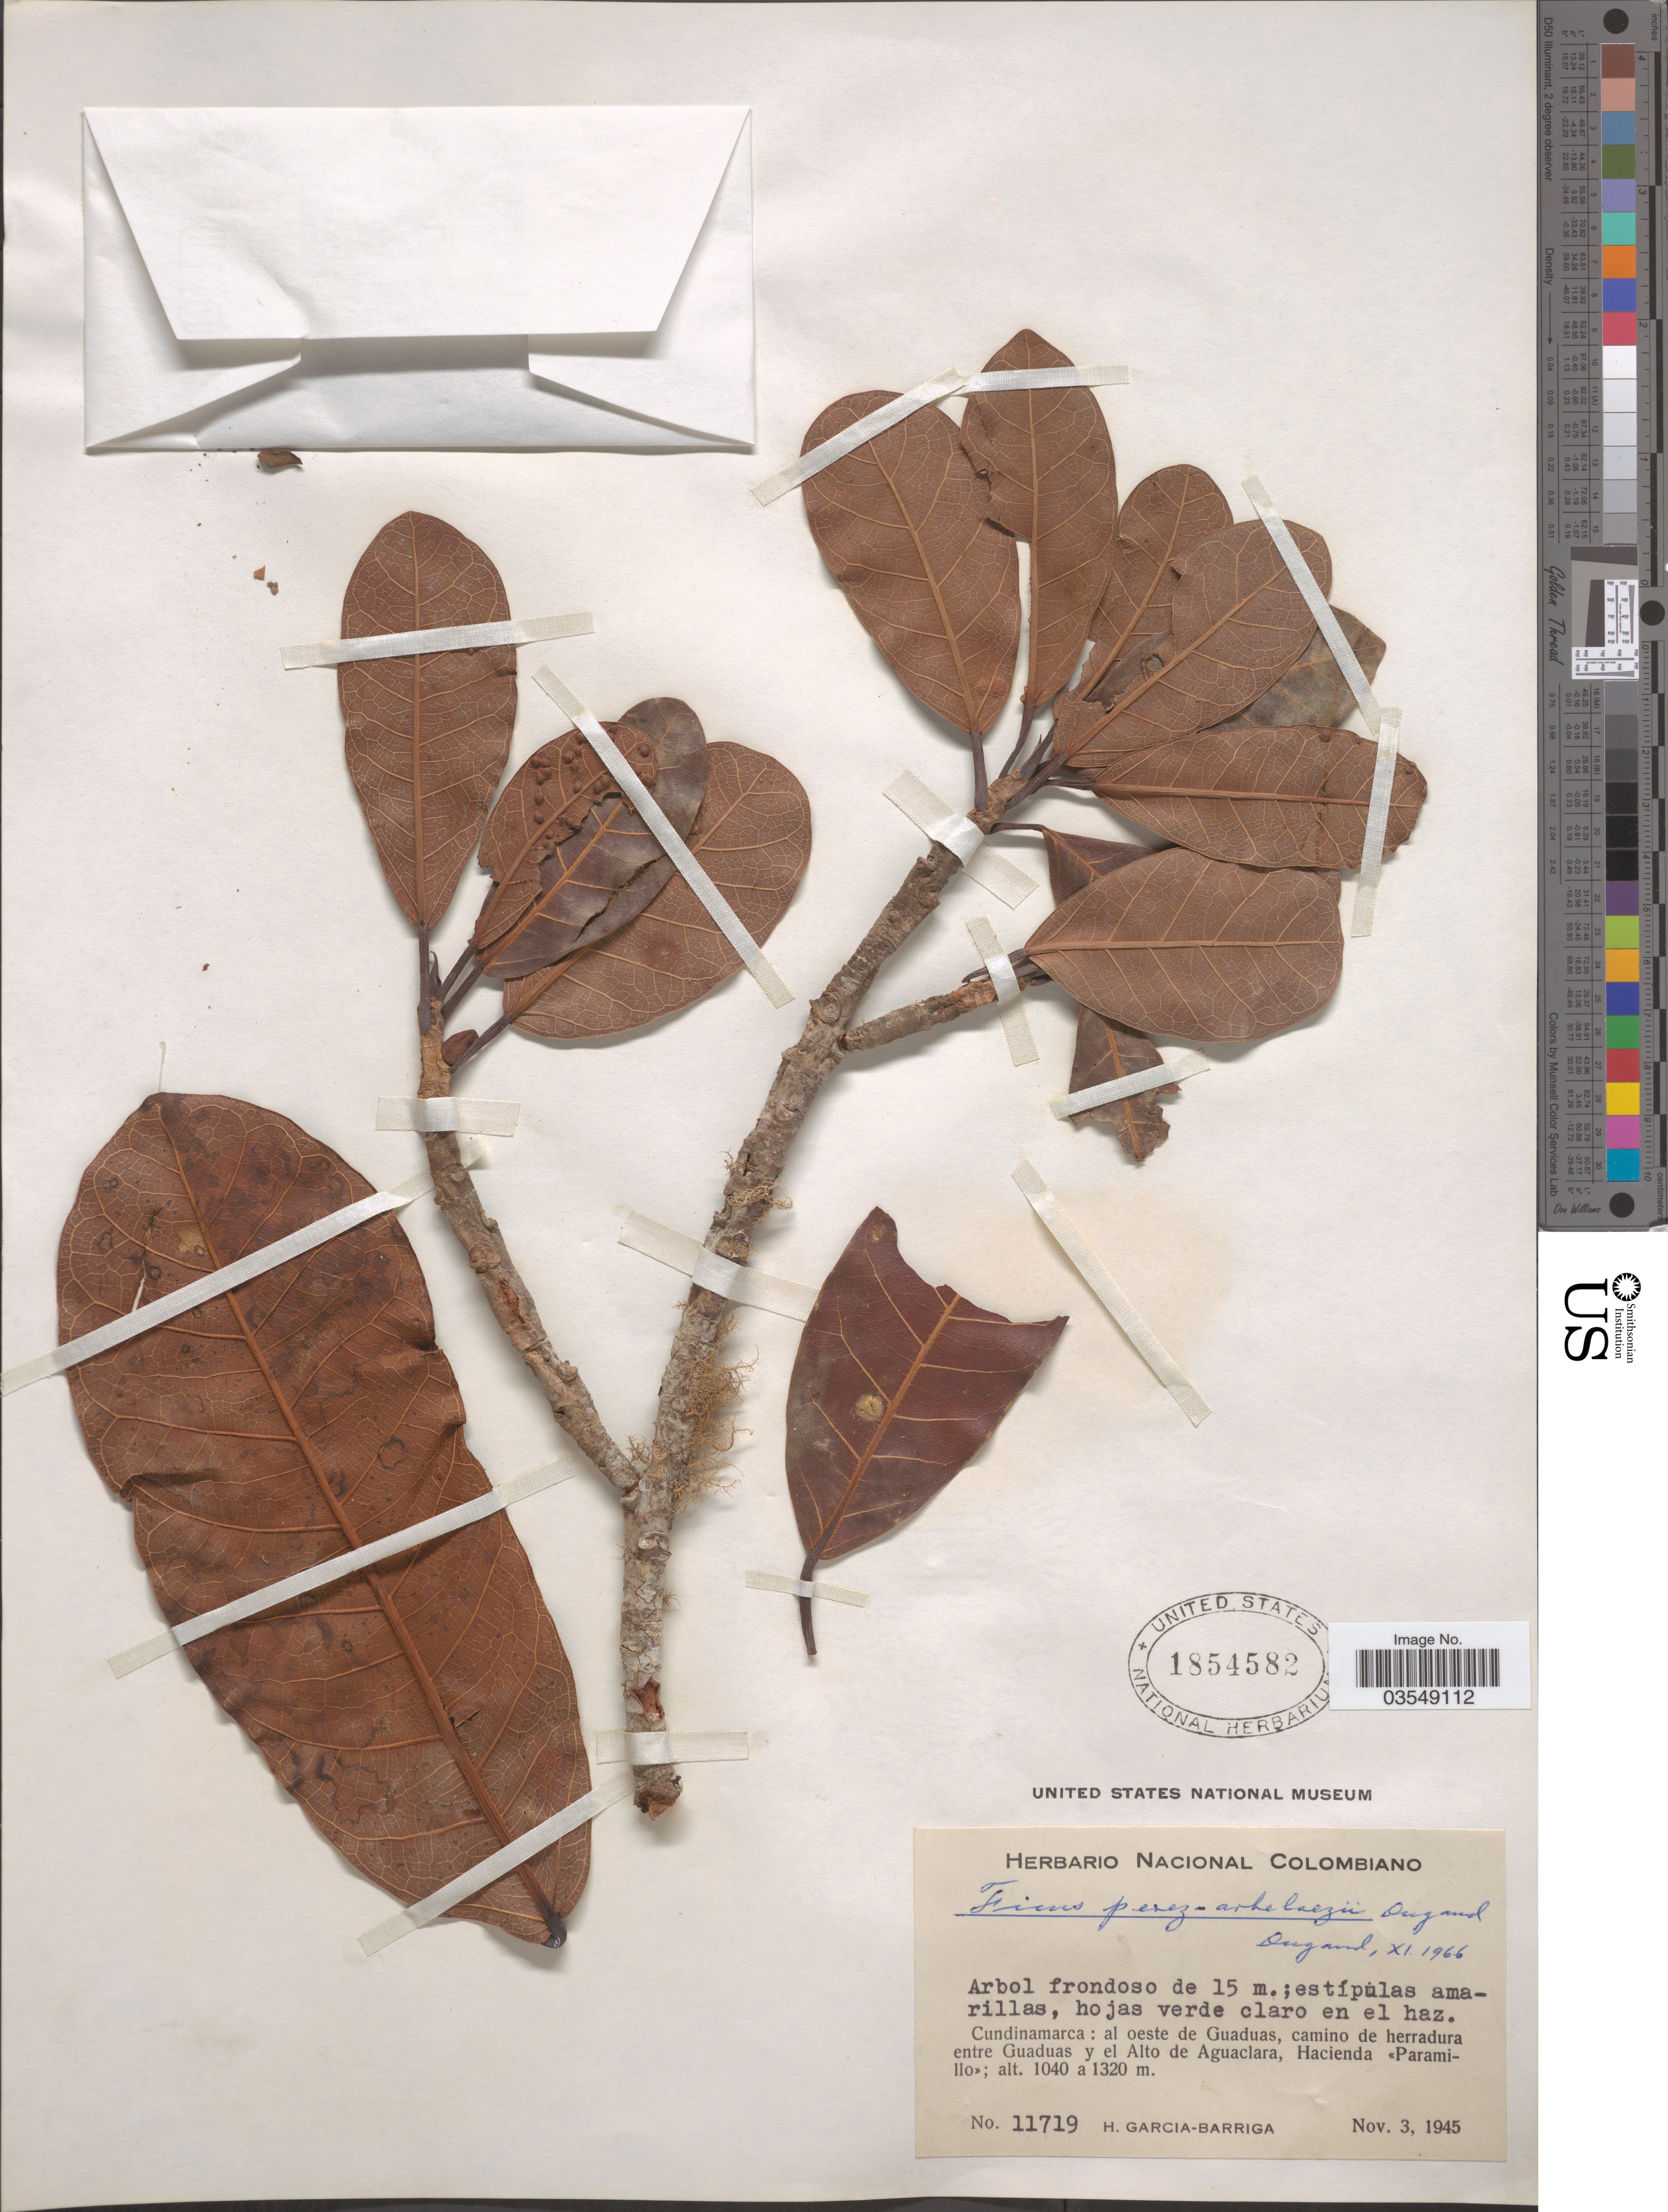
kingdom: Plantae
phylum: Tracheophyta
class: Magnoliopsida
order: Rosales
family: Moraceae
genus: Ficus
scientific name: Ficus perez-arbelaezii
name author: Dugand G.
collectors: H. García Barriga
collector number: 11719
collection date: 1945-11-03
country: Colombia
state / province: Cundinamarca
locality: Al oeste de Guaduas, camino de herradura entre Guaduas y el Alto de Aguaclara, Hacienda Paramillo.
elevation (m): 1040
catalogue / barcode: US 1854582